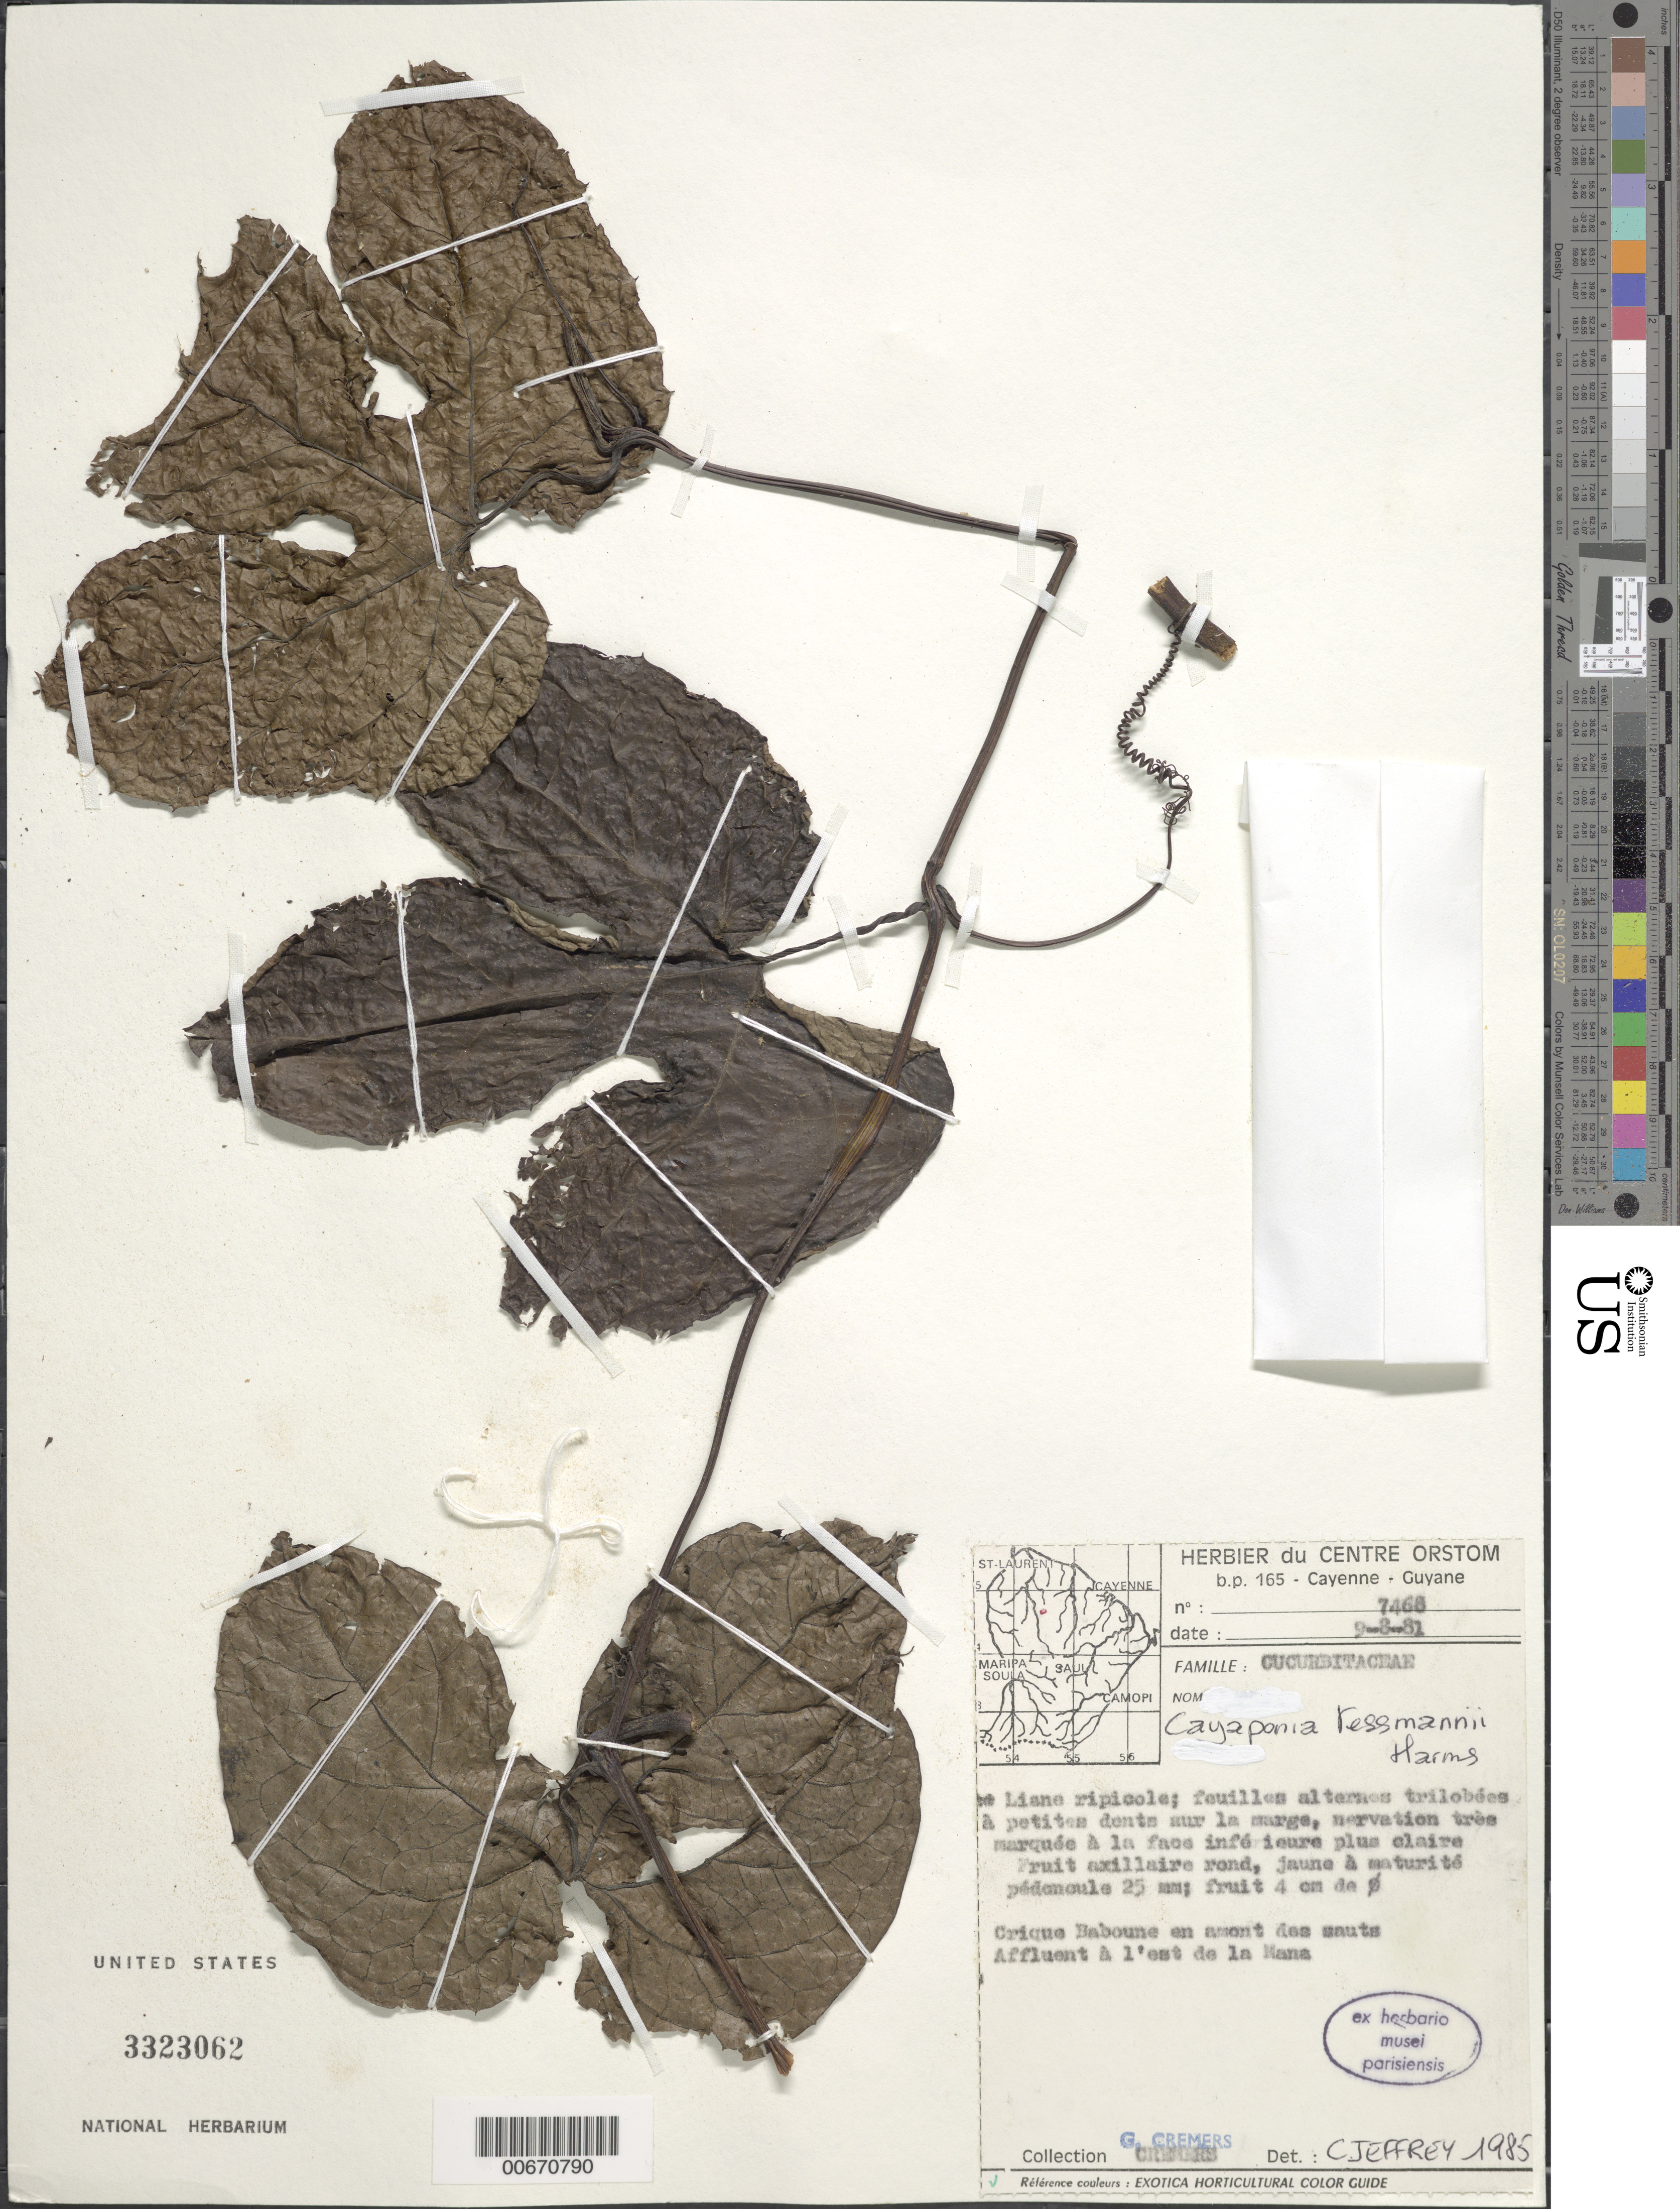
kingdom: Plantae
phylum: Tracheophyta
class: Magnoliopsida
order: Cucurbitales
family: Cucurbitaceae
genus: Cayaponia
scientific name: Cayaponia peruviana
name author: (Poepp. & Endl.) Cogn.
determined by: Nee, Michael H.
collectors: G. Cremers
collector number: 7468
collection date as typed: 9-Aug-81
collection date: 1981-08-09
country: French Guiana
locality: Crique Baboune, en amont des sauts, afluent à l'est de la Riv. Mana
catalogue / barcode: US 3323062